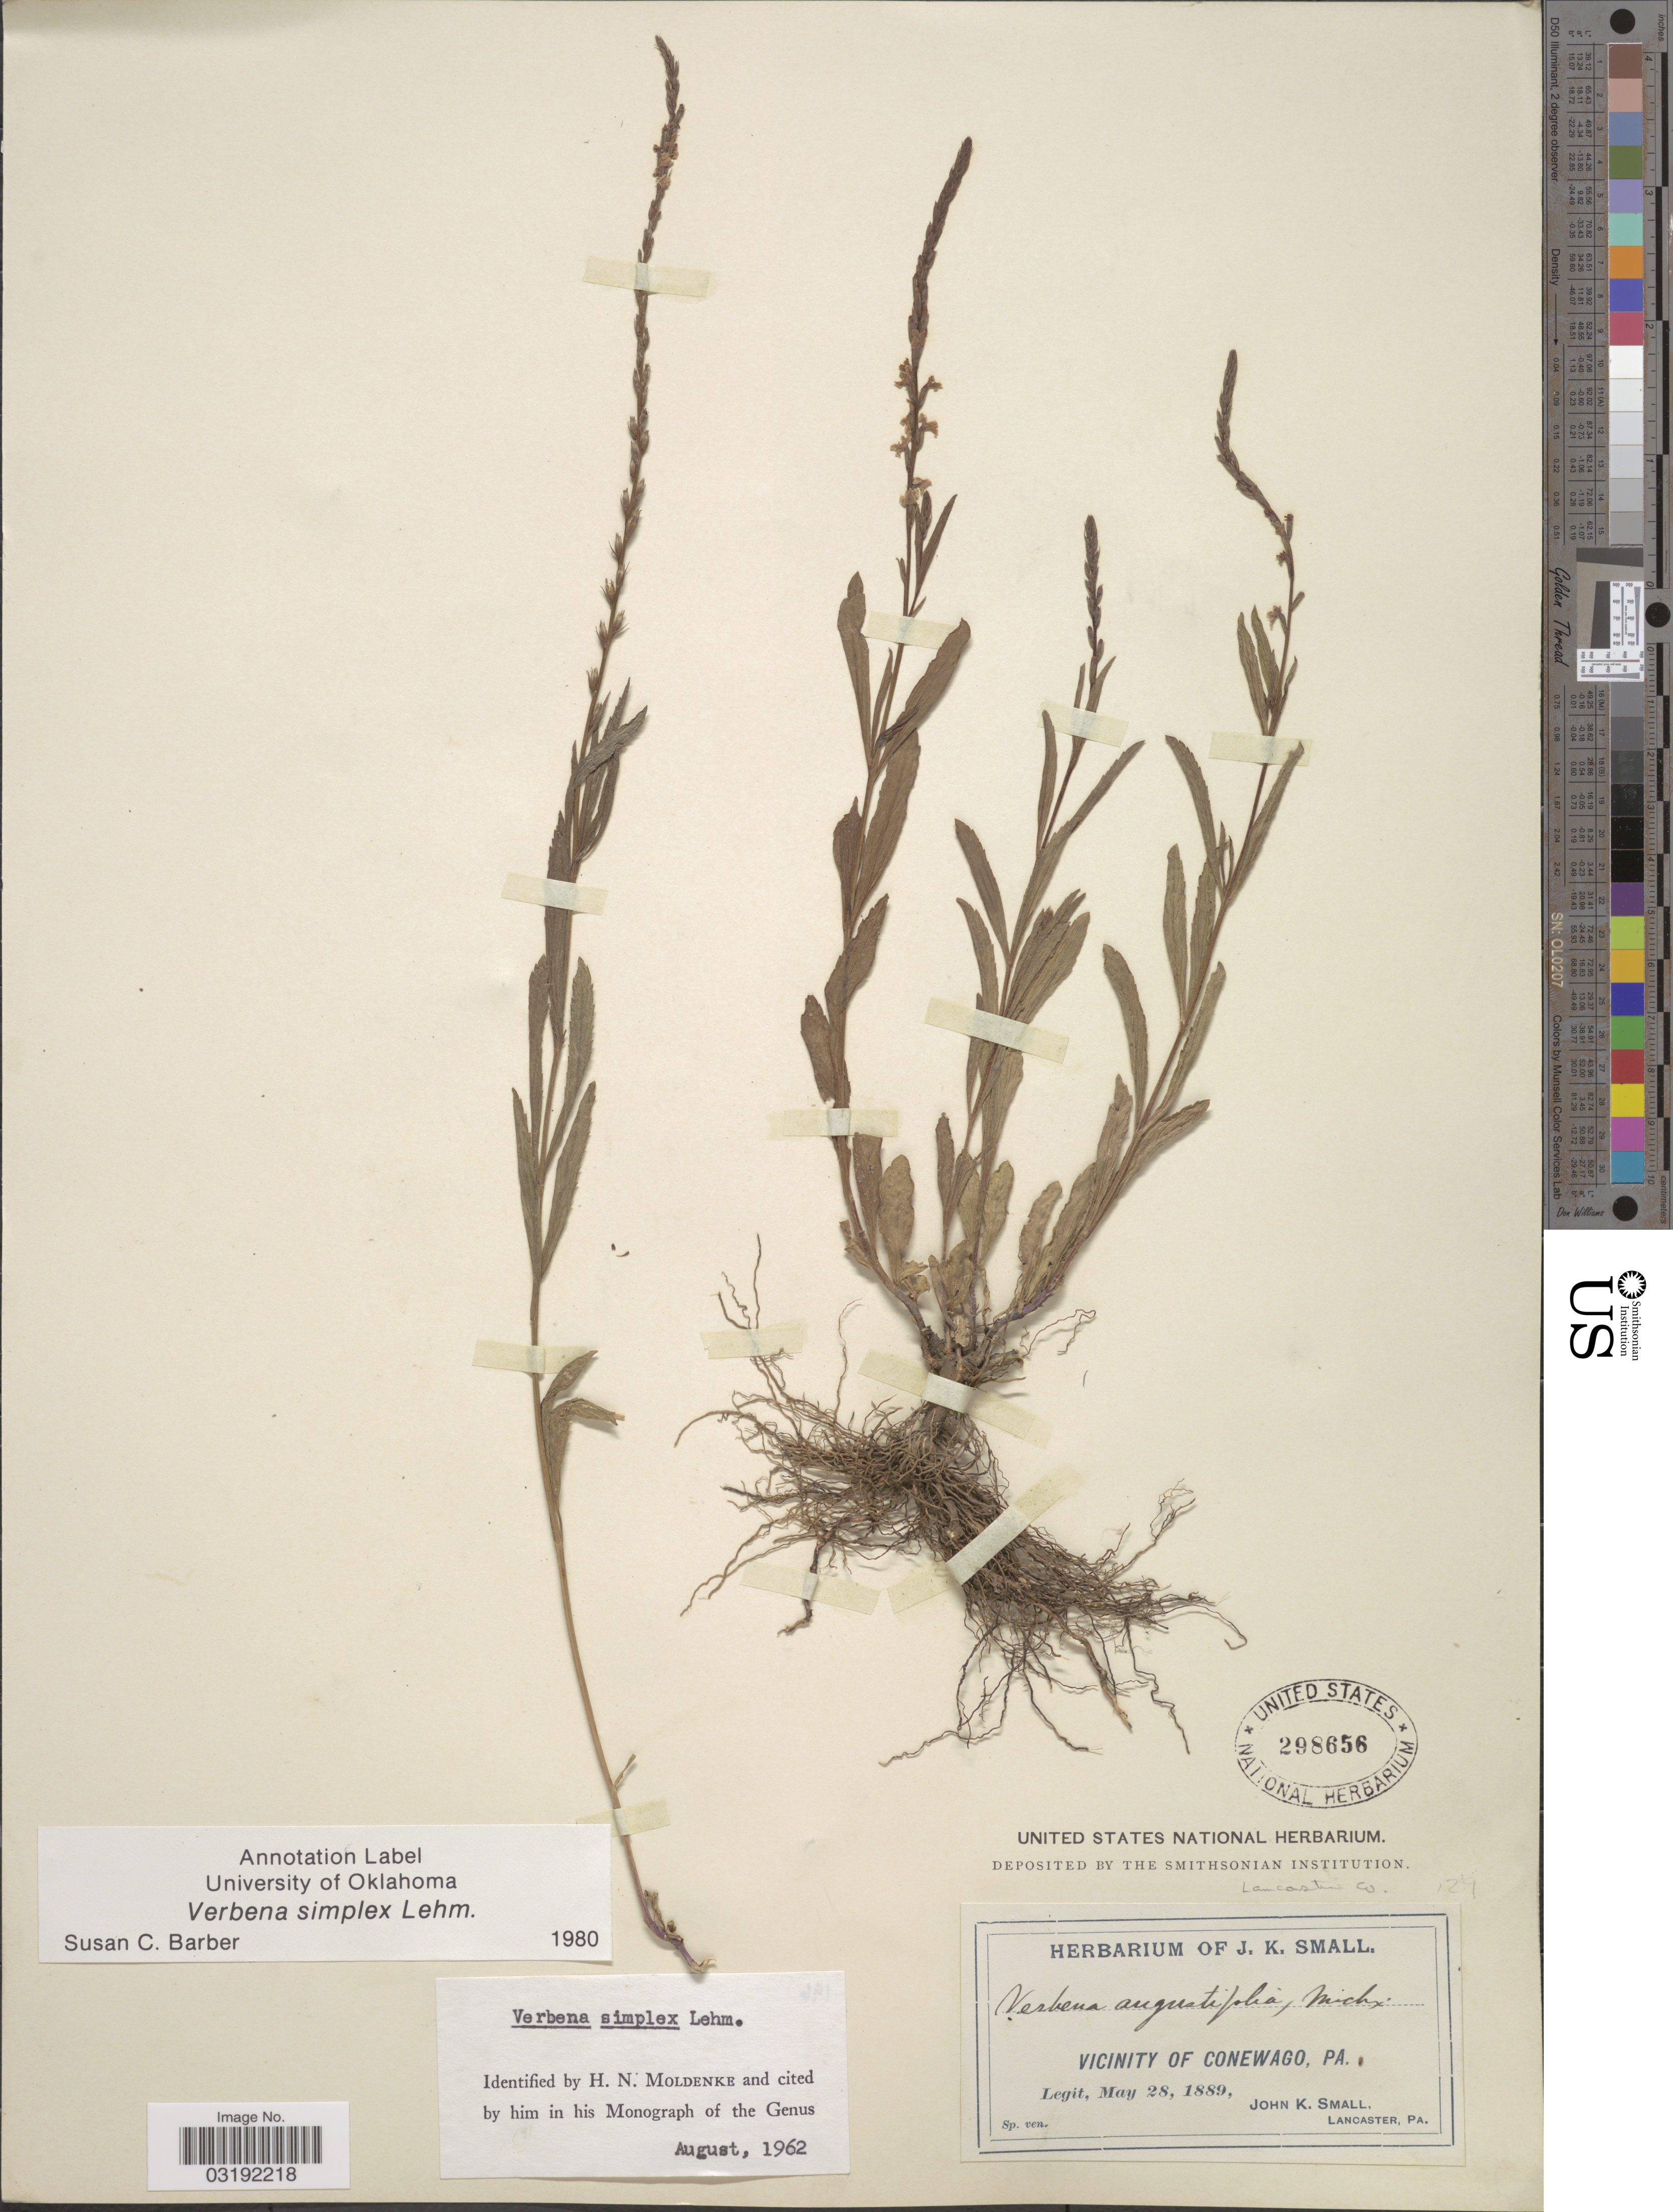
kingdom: Plantae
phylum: Tracheophyta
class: Magnoliopsida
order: Lamiales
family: Verbenaceae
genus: Verbena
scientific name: Verbena simplex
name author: F. Lehm.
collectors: J. K. Small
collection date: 1889-05-28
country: United States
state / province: Pennsylvania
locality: Vicinity of Conewago. Lancaster Co.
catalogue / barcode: US 298656